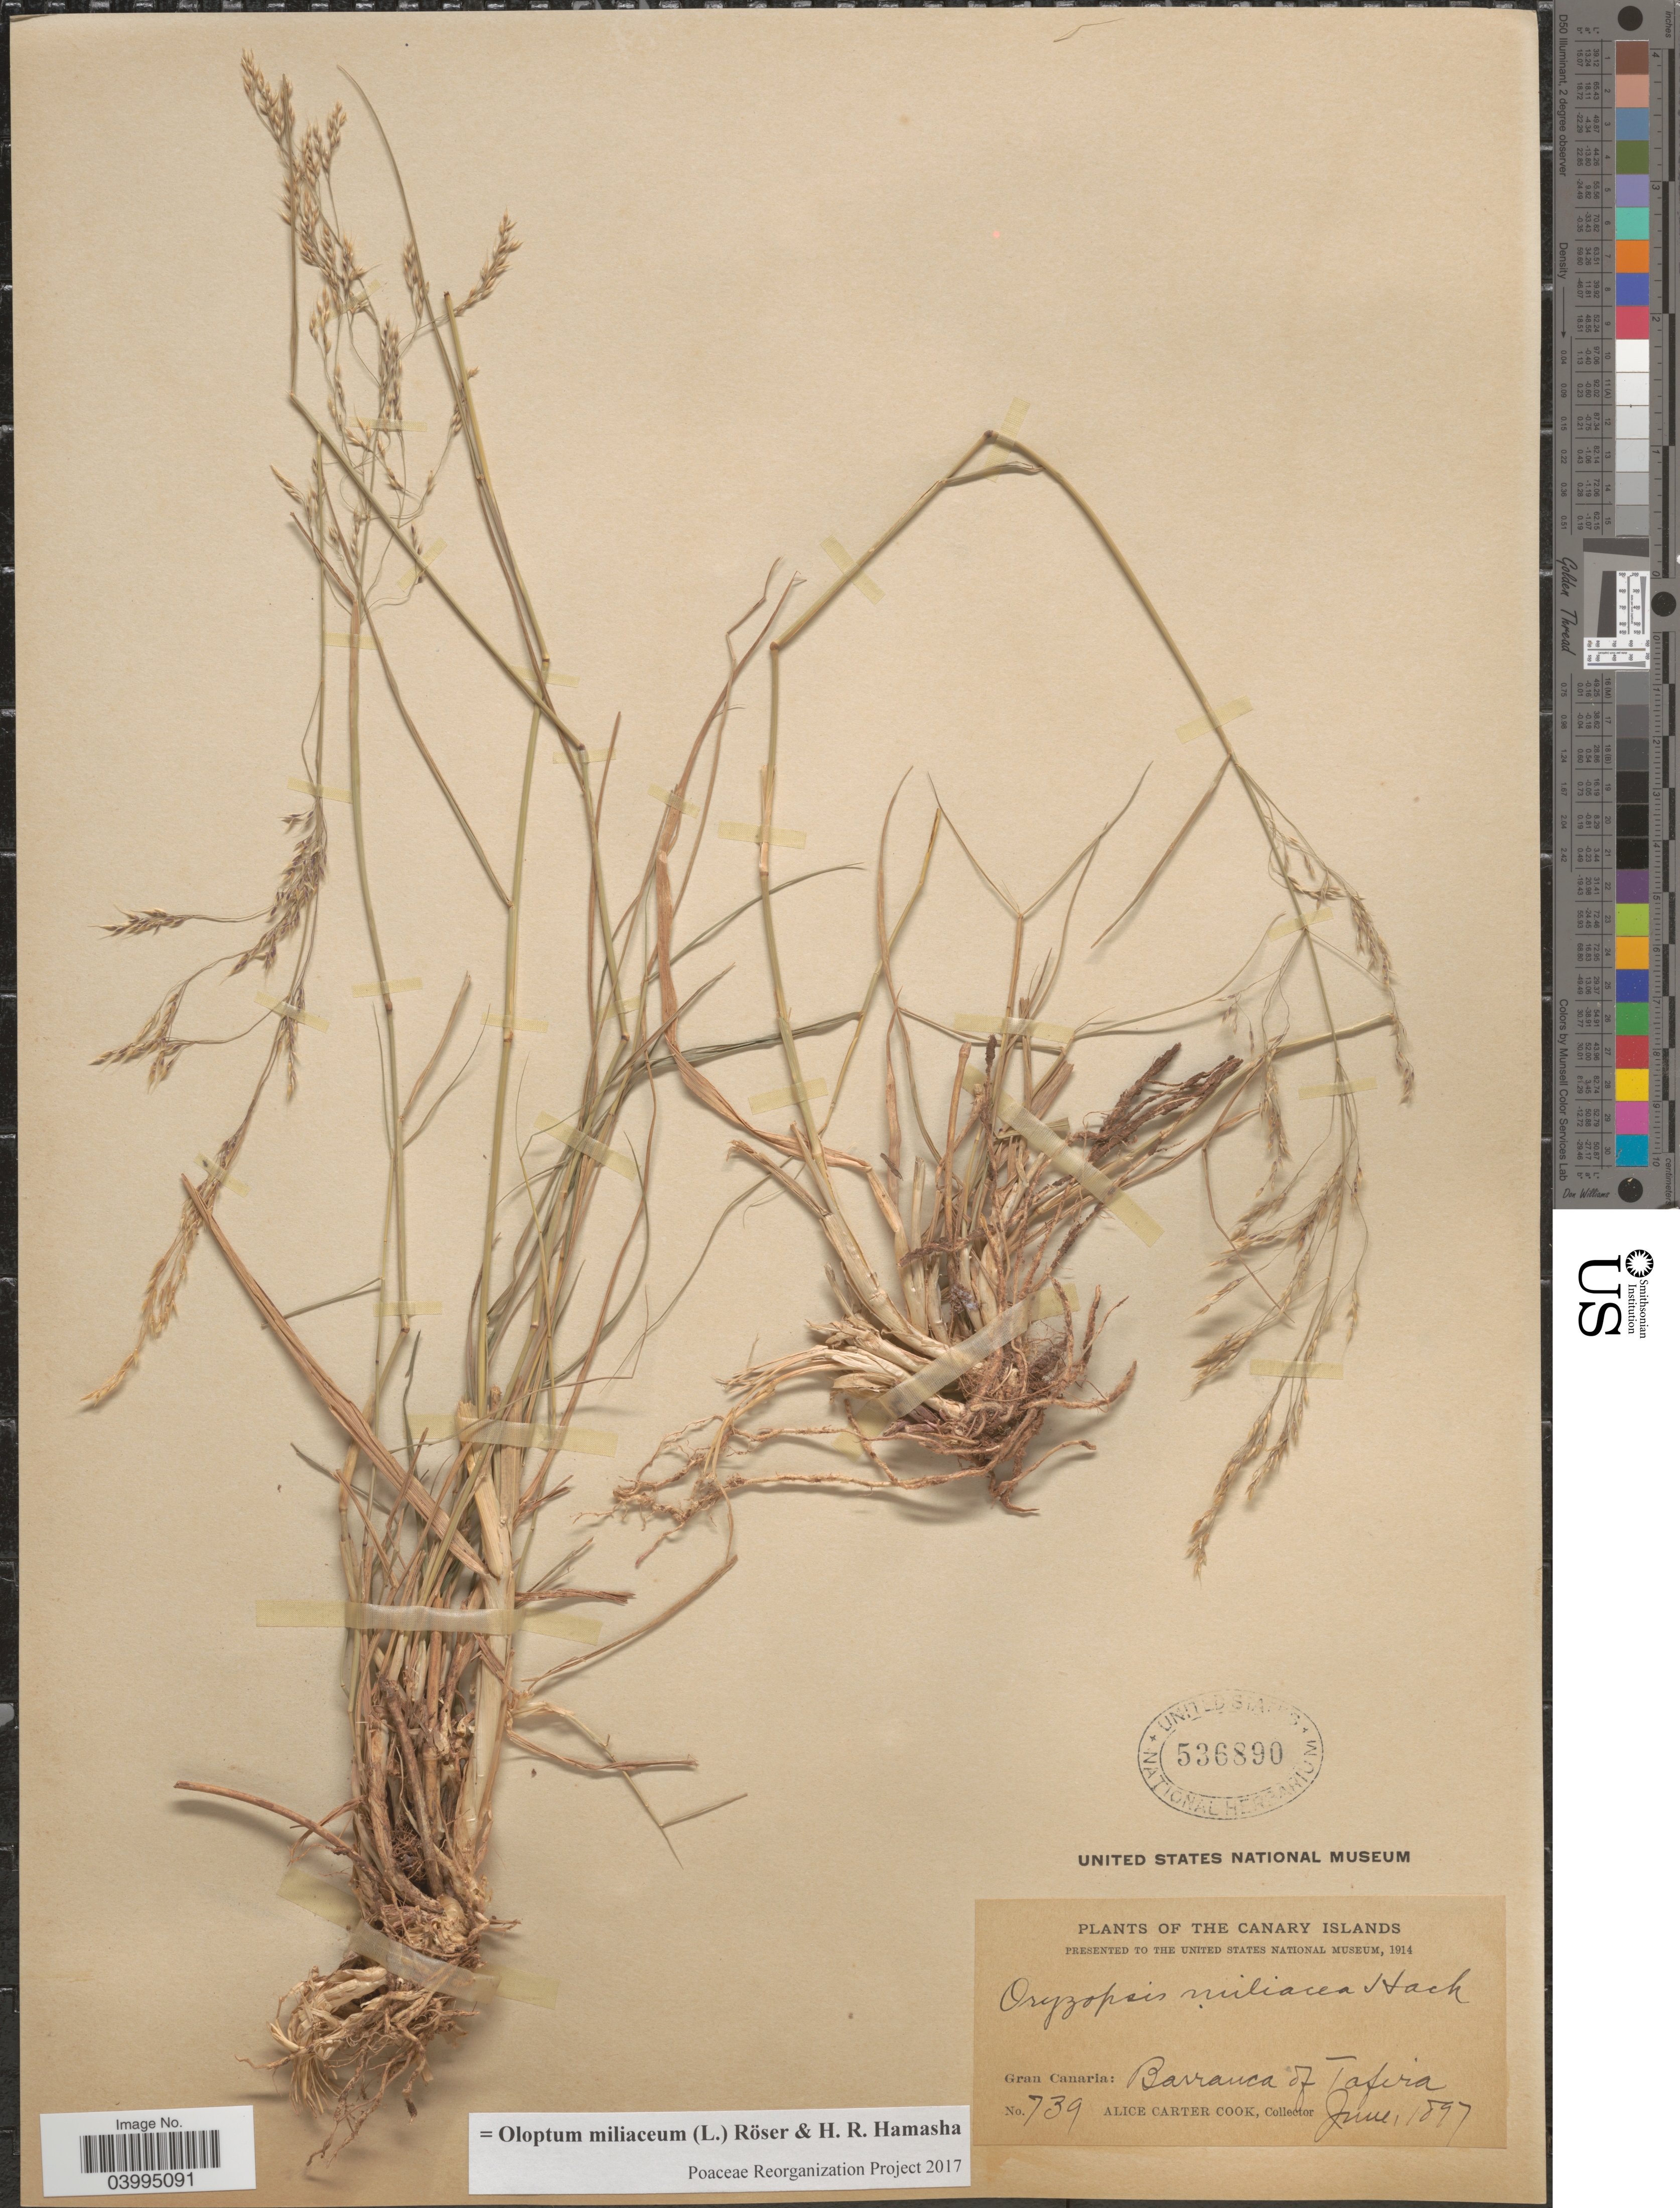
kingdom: Plantae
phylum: Tracheophyta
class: Liliopsida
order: Poales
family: Poaceae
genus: Oloptum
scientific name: Oloptum miliaceum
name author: Röser & H. R. Hamasha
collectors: Alice C. Cook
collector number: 739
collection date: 1897-06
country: Spain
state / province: Canarias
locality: Canary Islands. Gran Canaria: Barranca of Tafira.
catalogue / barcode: US 536890